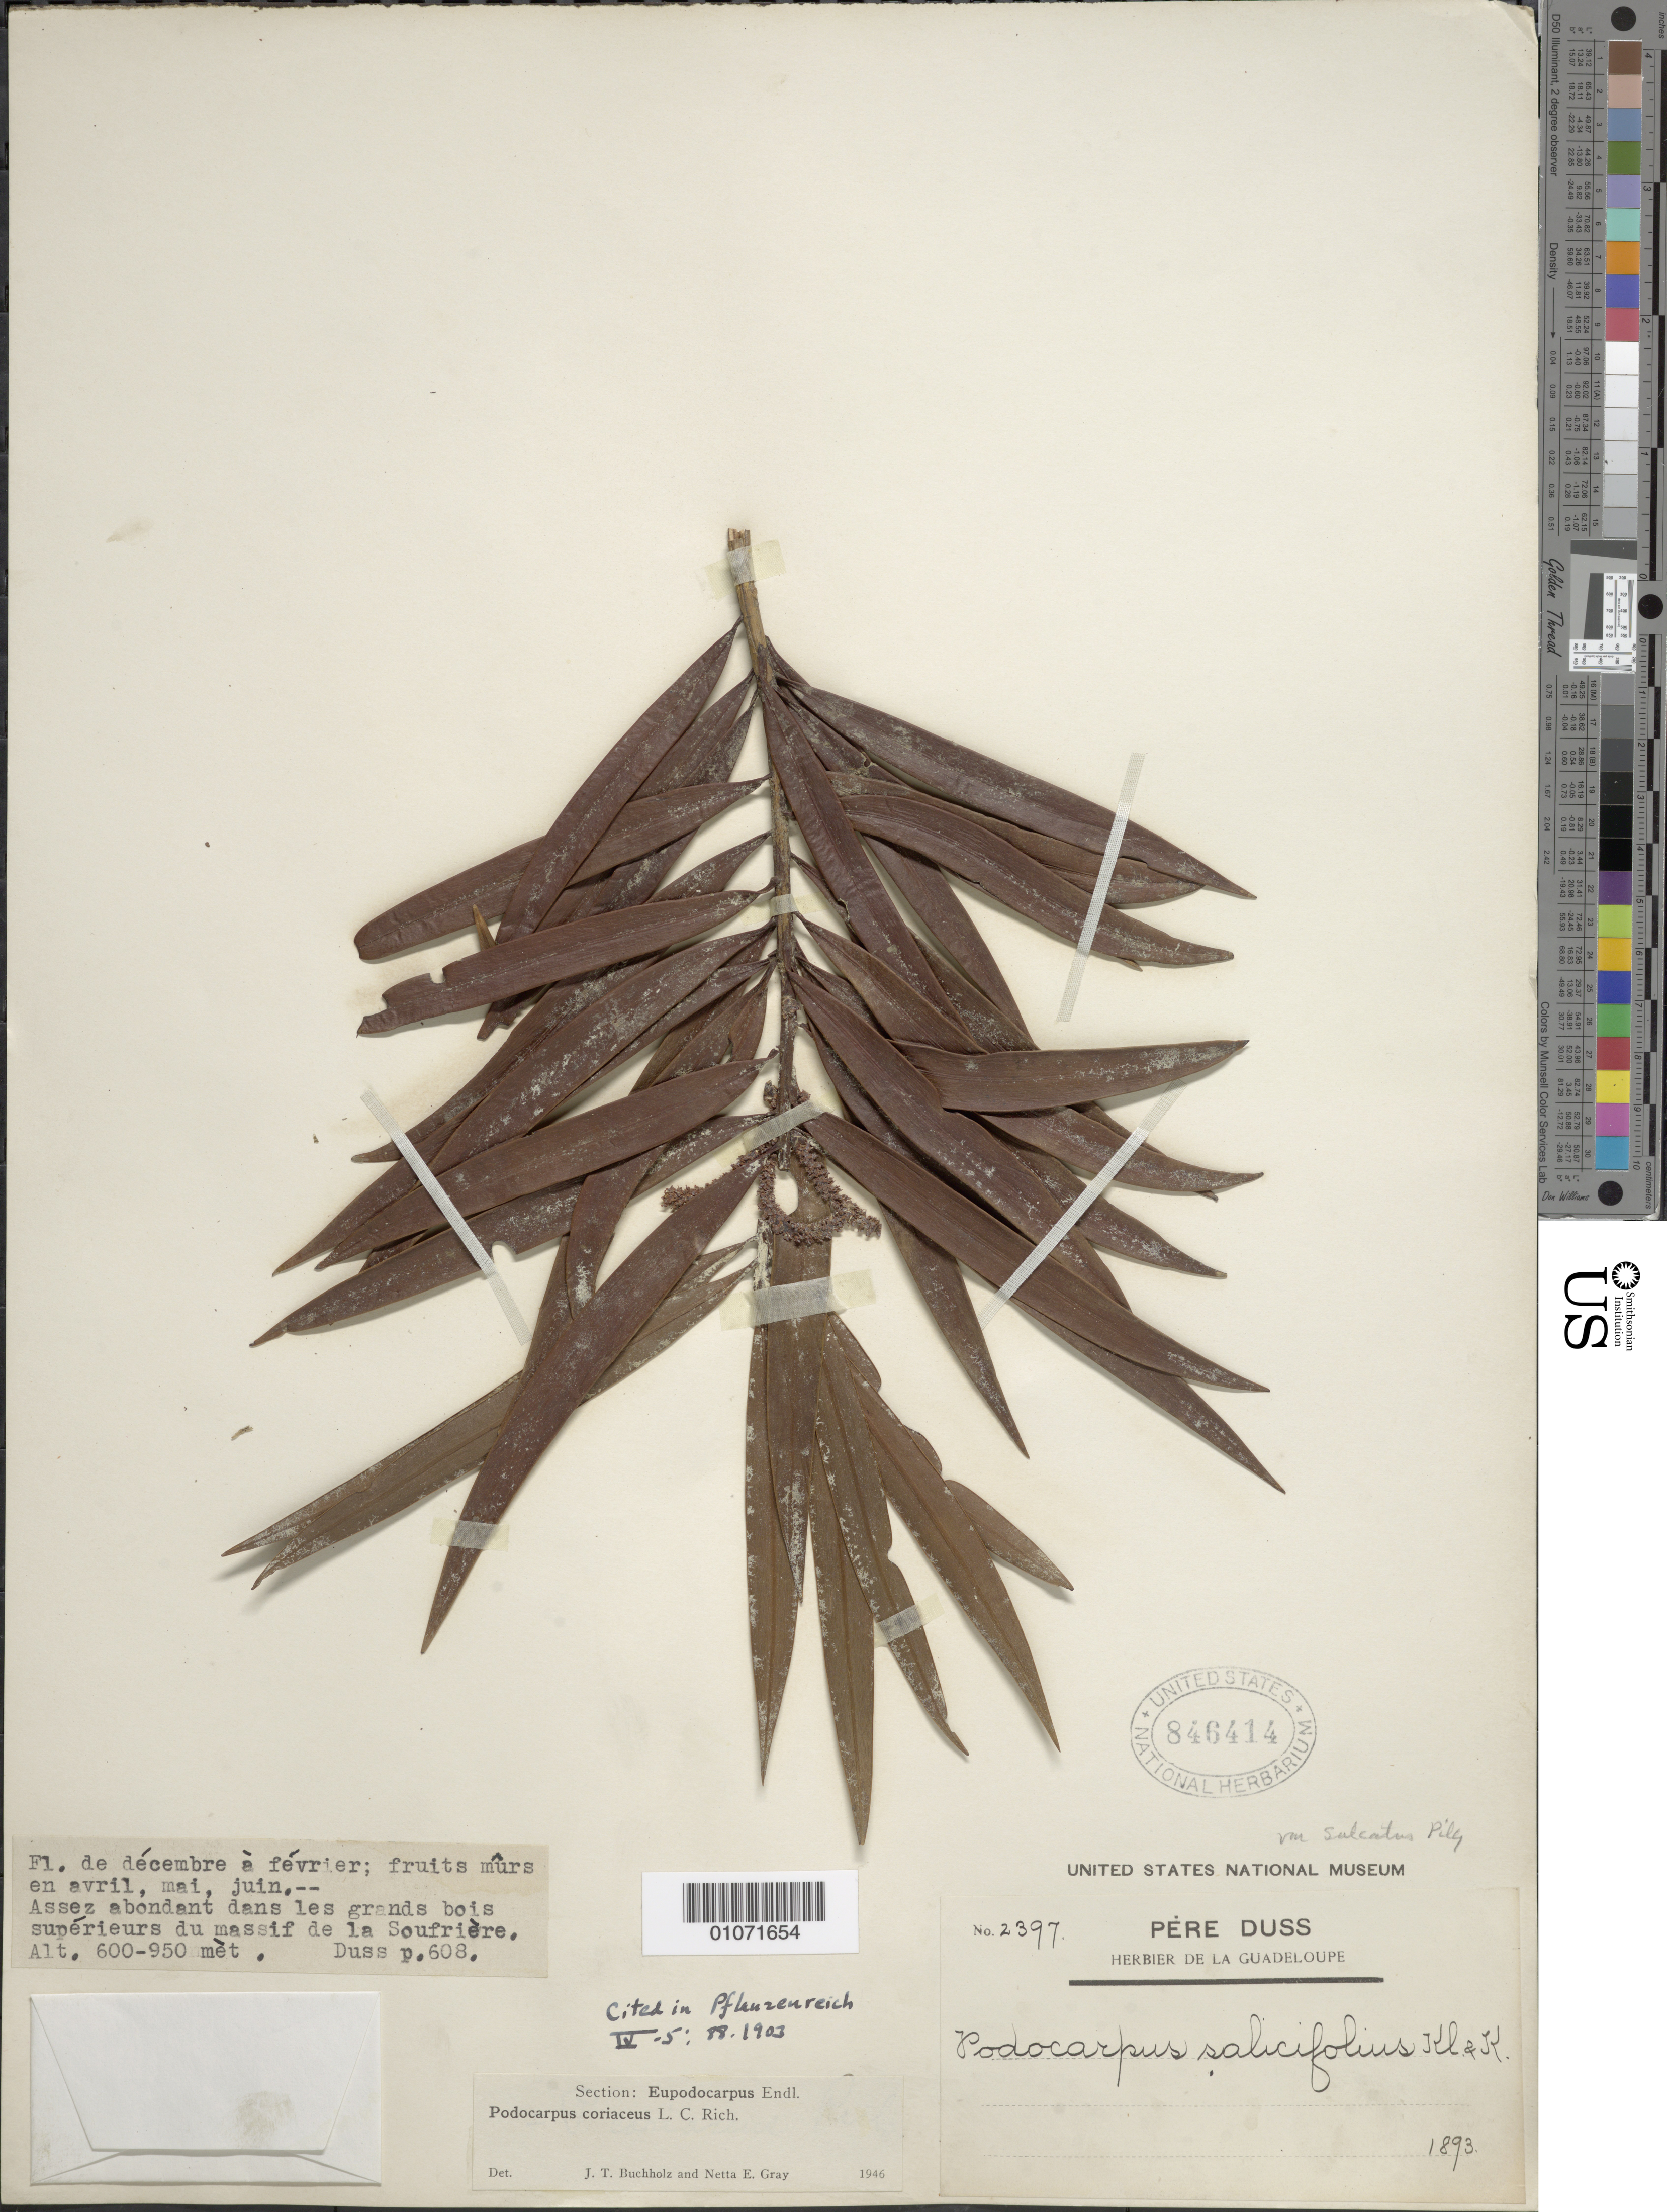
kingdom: Plantae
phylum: Tracheophyta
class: Pinopsida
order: Pinales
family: Podocarpaceae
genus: Podocarpus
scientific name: Podocarpus coriaceus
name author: Rich. & A. Rich.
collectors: Père Duss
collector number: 2397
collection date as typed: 1893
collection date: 1893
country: Guadeloupe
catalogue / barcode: US 846414